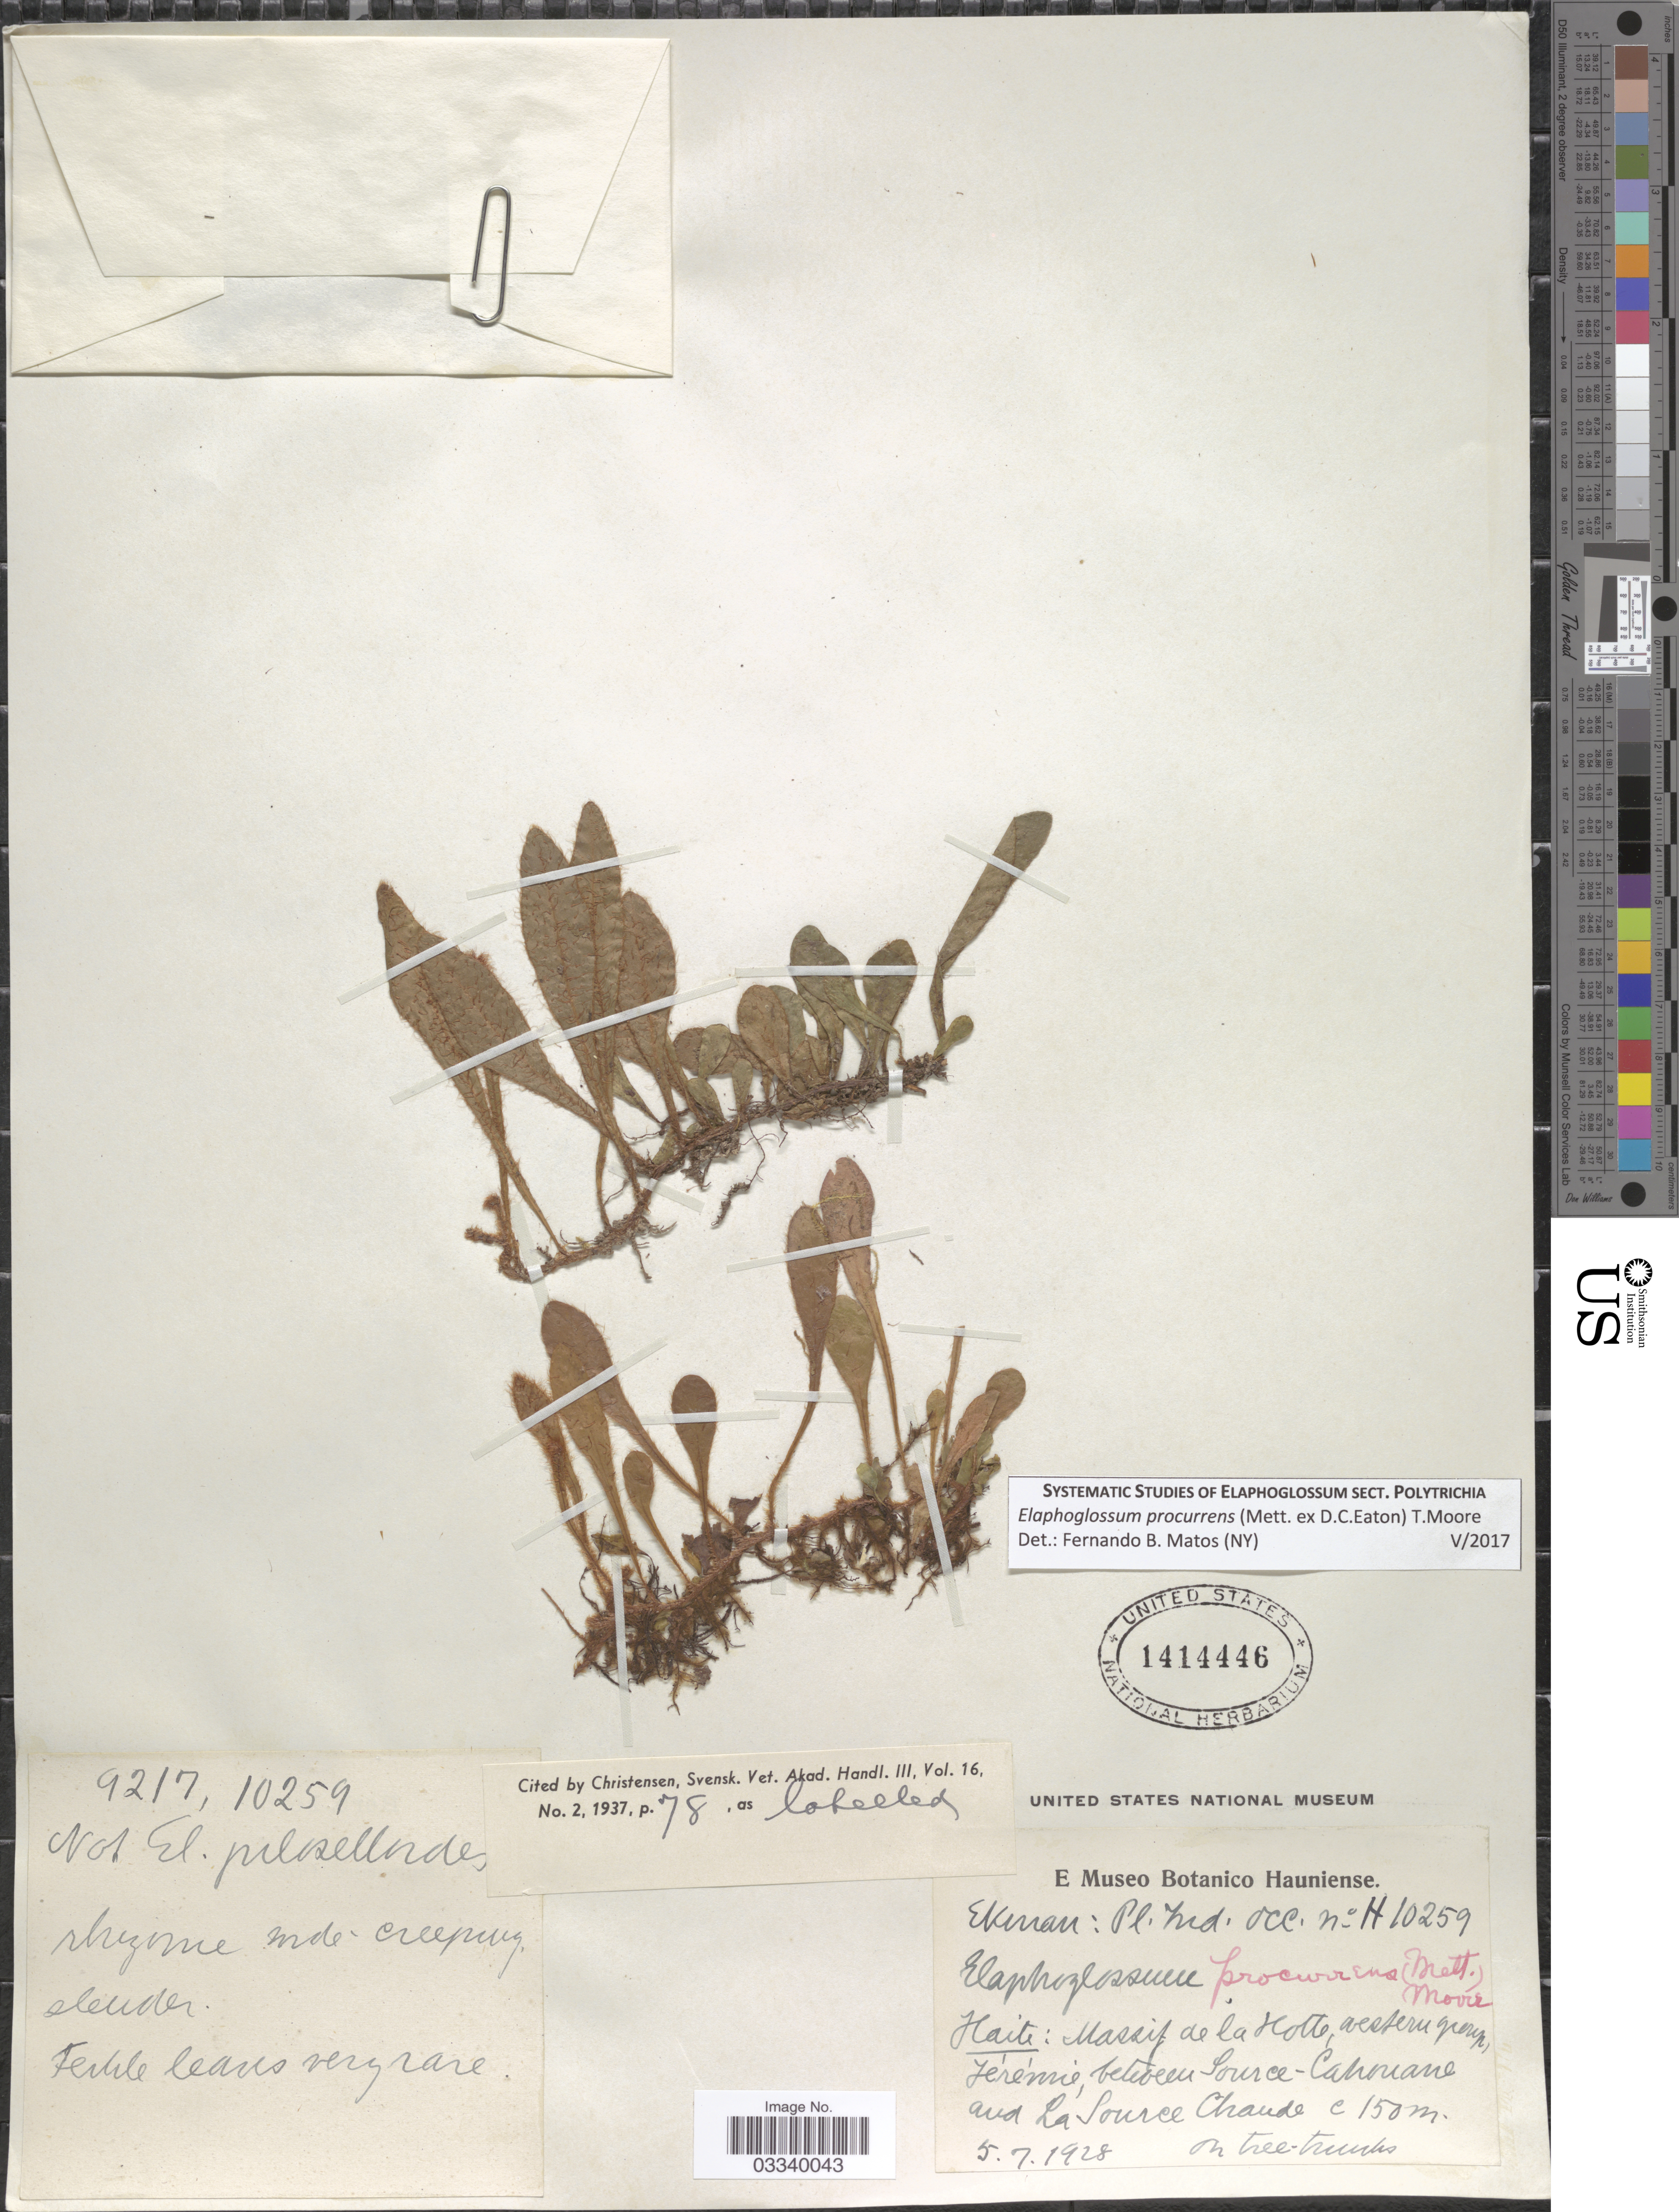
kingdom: Plantae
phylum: Tracheophyta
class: Polypodiopsida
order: Polypodiales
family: Dryopteridaceae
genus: Elaphoglossum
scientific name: Elaphoglossum procurrens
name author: (Mett. ex D.C. Eaton) T. Moore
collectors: -. Ekman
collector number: H10259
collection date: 1928-07-05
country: Haiti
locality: Ind. occ. Massif de la Hotte western group Jérémie, between Source-La Douane and La Source Chaude.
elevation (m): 150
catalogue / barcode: US 1414446